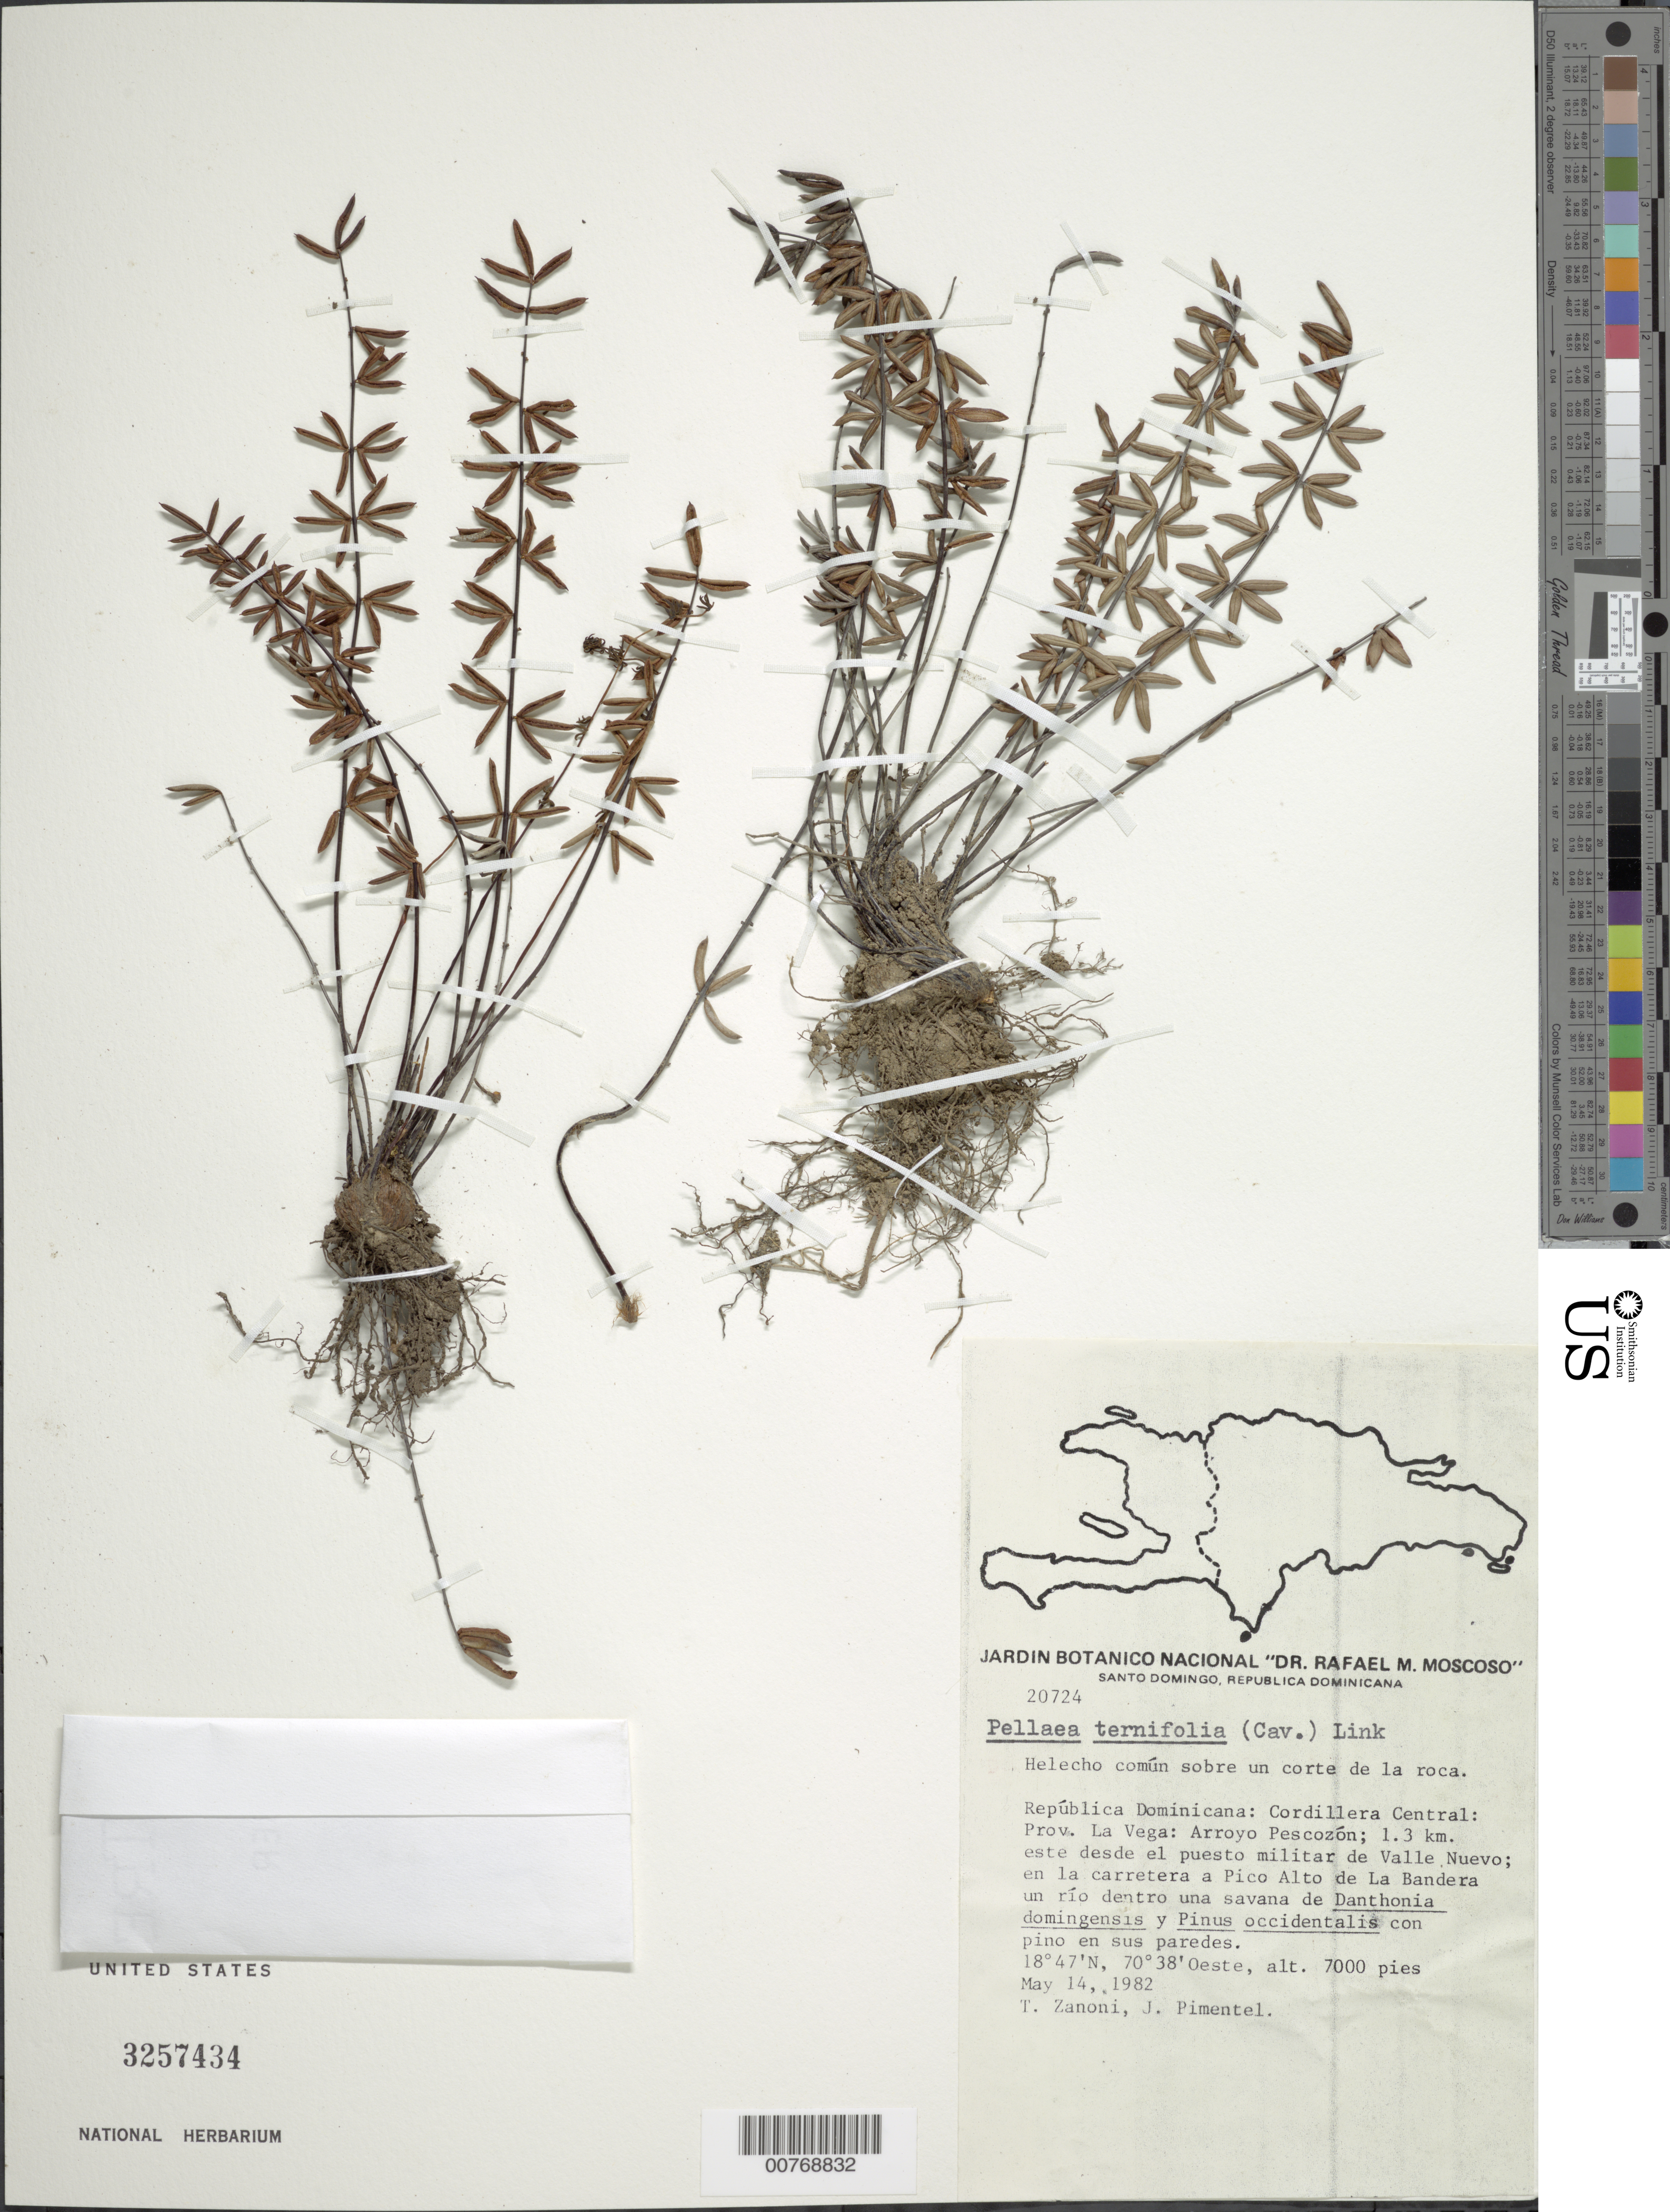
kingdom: Plantae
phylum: Tracheophyta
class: Polypodiopsida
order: Polypodiales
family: Pteridaceae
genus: Pellaea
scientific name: Pellaea ternifolia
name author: (Cav.) Link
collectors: T. A. Zanoni & J. Pimentel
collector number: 20724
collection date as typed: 14 May 1982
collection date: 1982-05-14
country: Dominican Republic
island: Hispaniola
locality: Cordillera Central, Provincia La Vega, Arroyo Pescozón, 1.3 km este desde el puesto militar de Valle Nuevo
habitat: Un rio dentro una savana de Danthonia y Pinus occidentalis con pino en sus paredes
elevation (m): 2134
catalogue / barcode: US 3257434